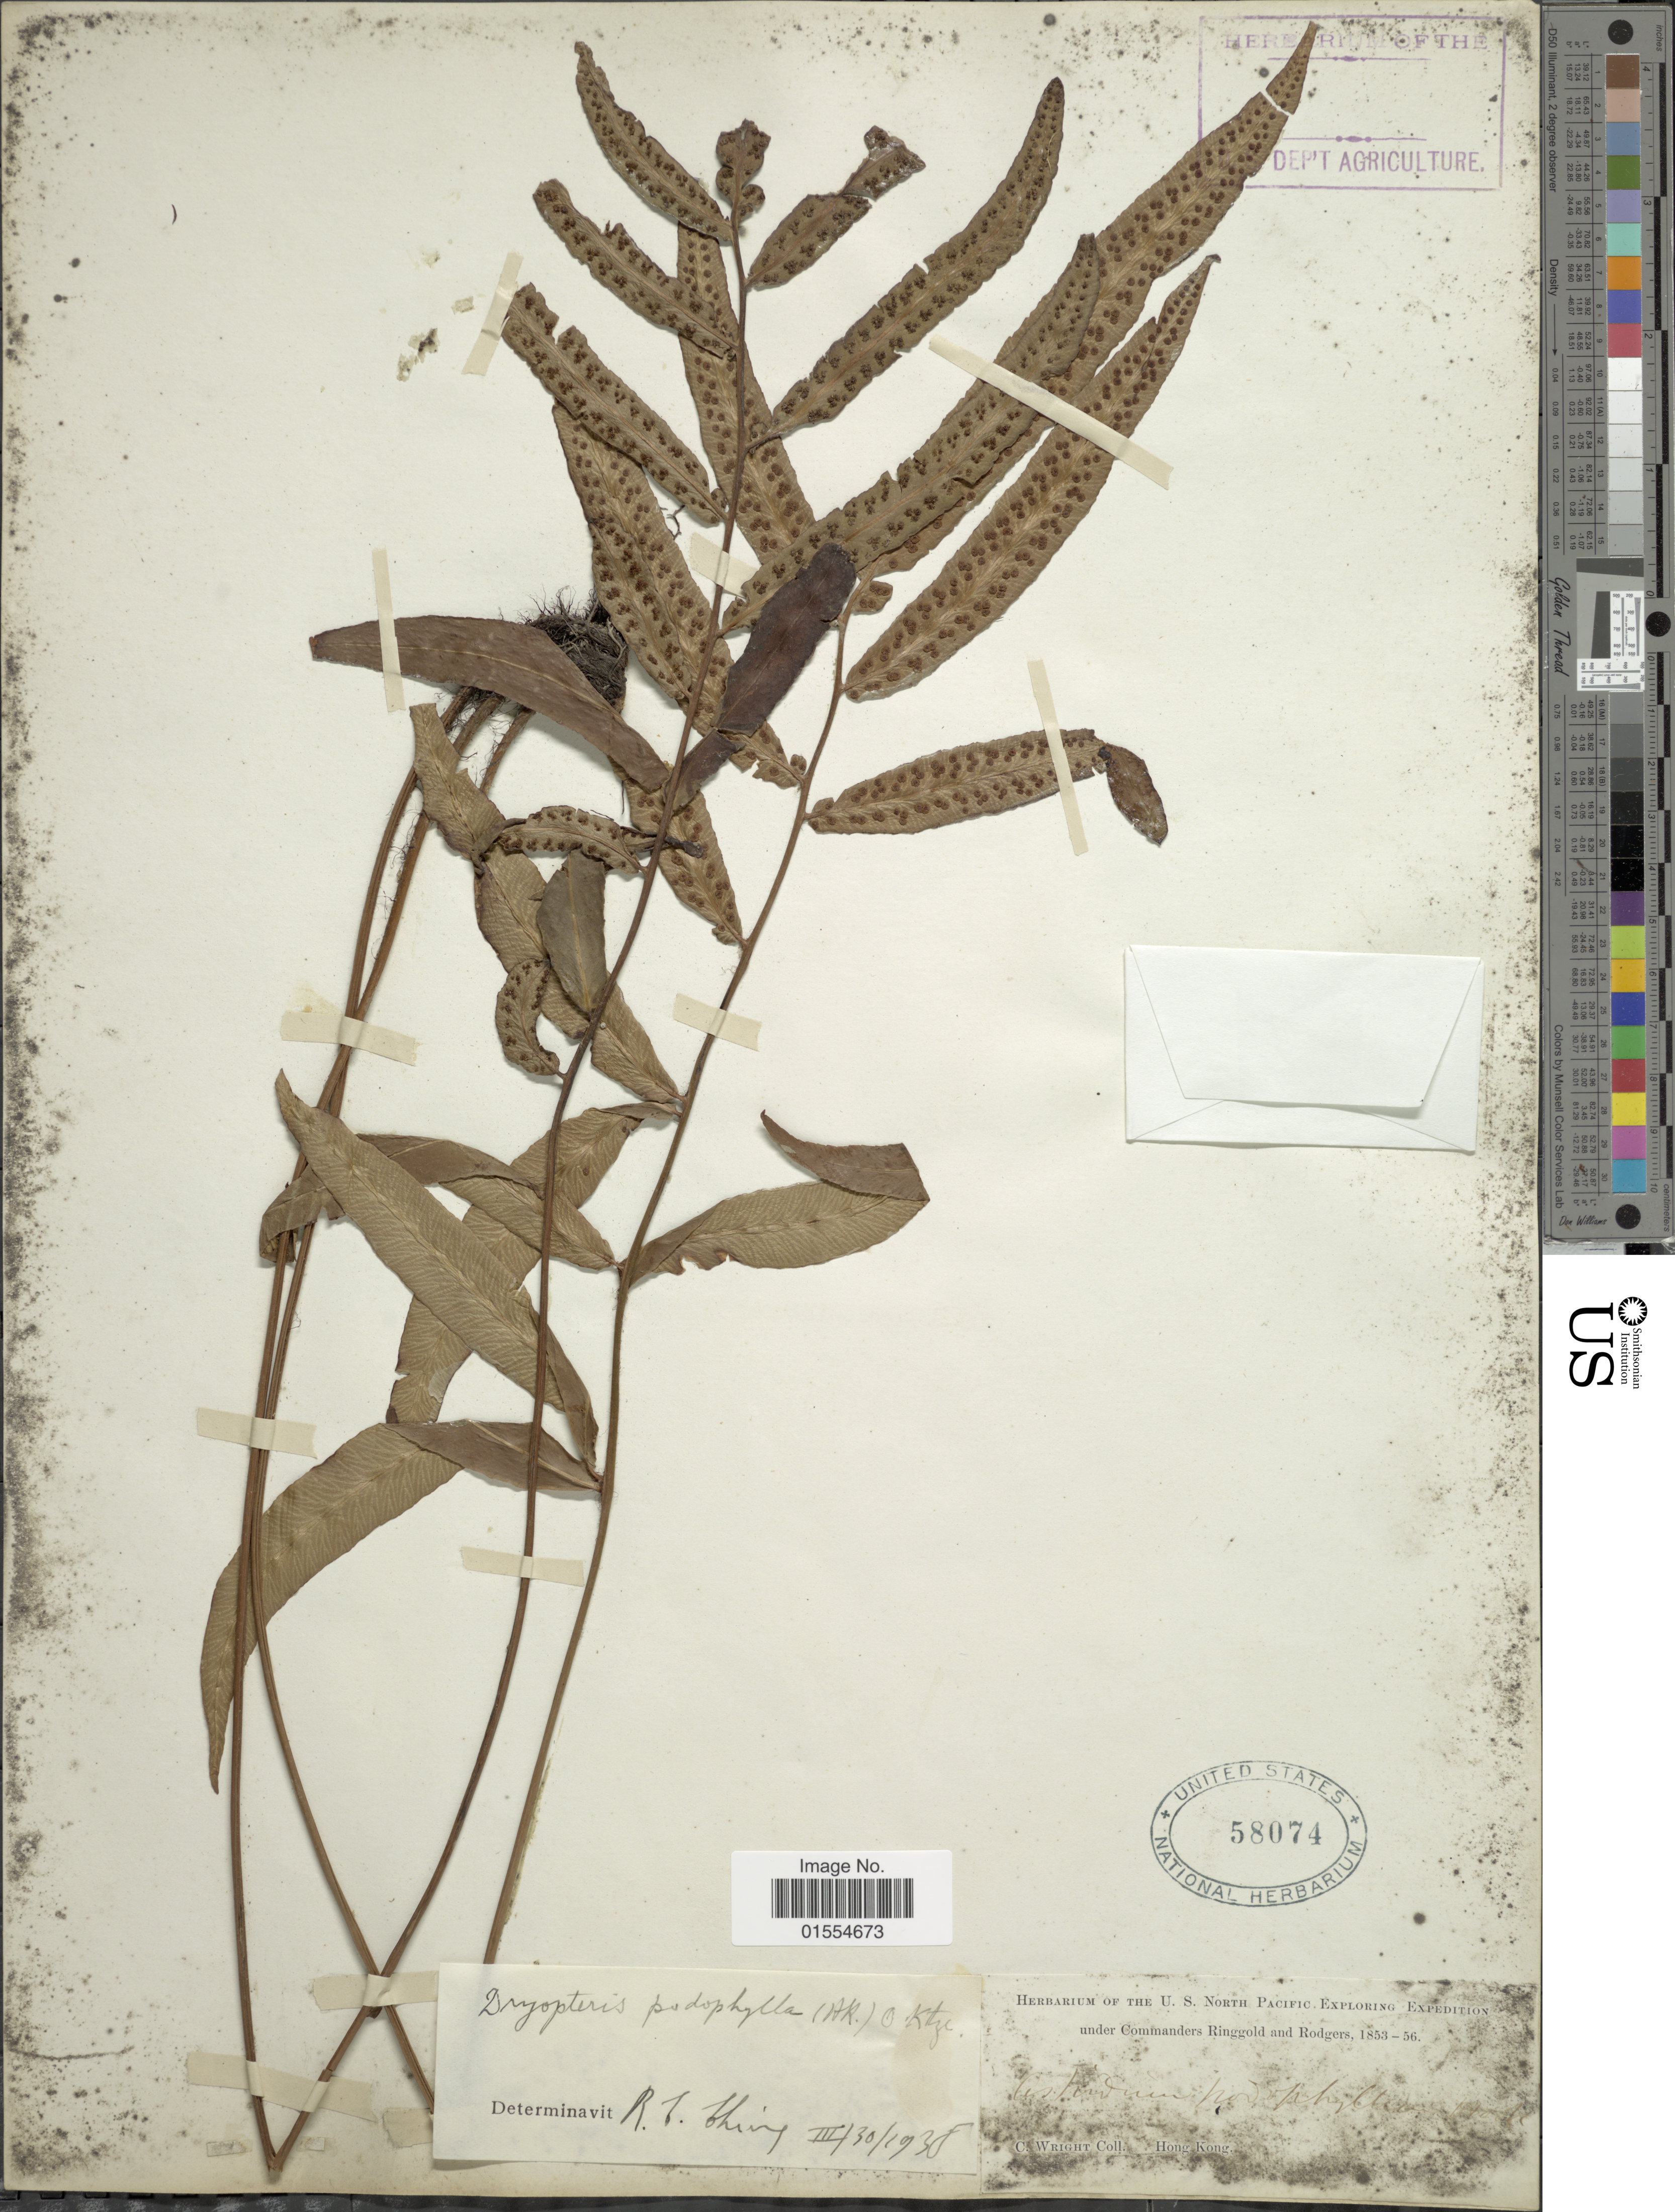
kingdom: Plantae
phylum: Tracheophyta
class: Polypodiopsida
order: Polypodiales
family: Dryopteridaceae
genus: Dryopteris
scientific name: Dryopteris podophylla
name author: (Hook.) Kuntze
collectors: C. Wright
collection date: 1853/1856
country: China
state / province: Hong Kong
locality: Hong Kong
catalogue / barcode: US 58074